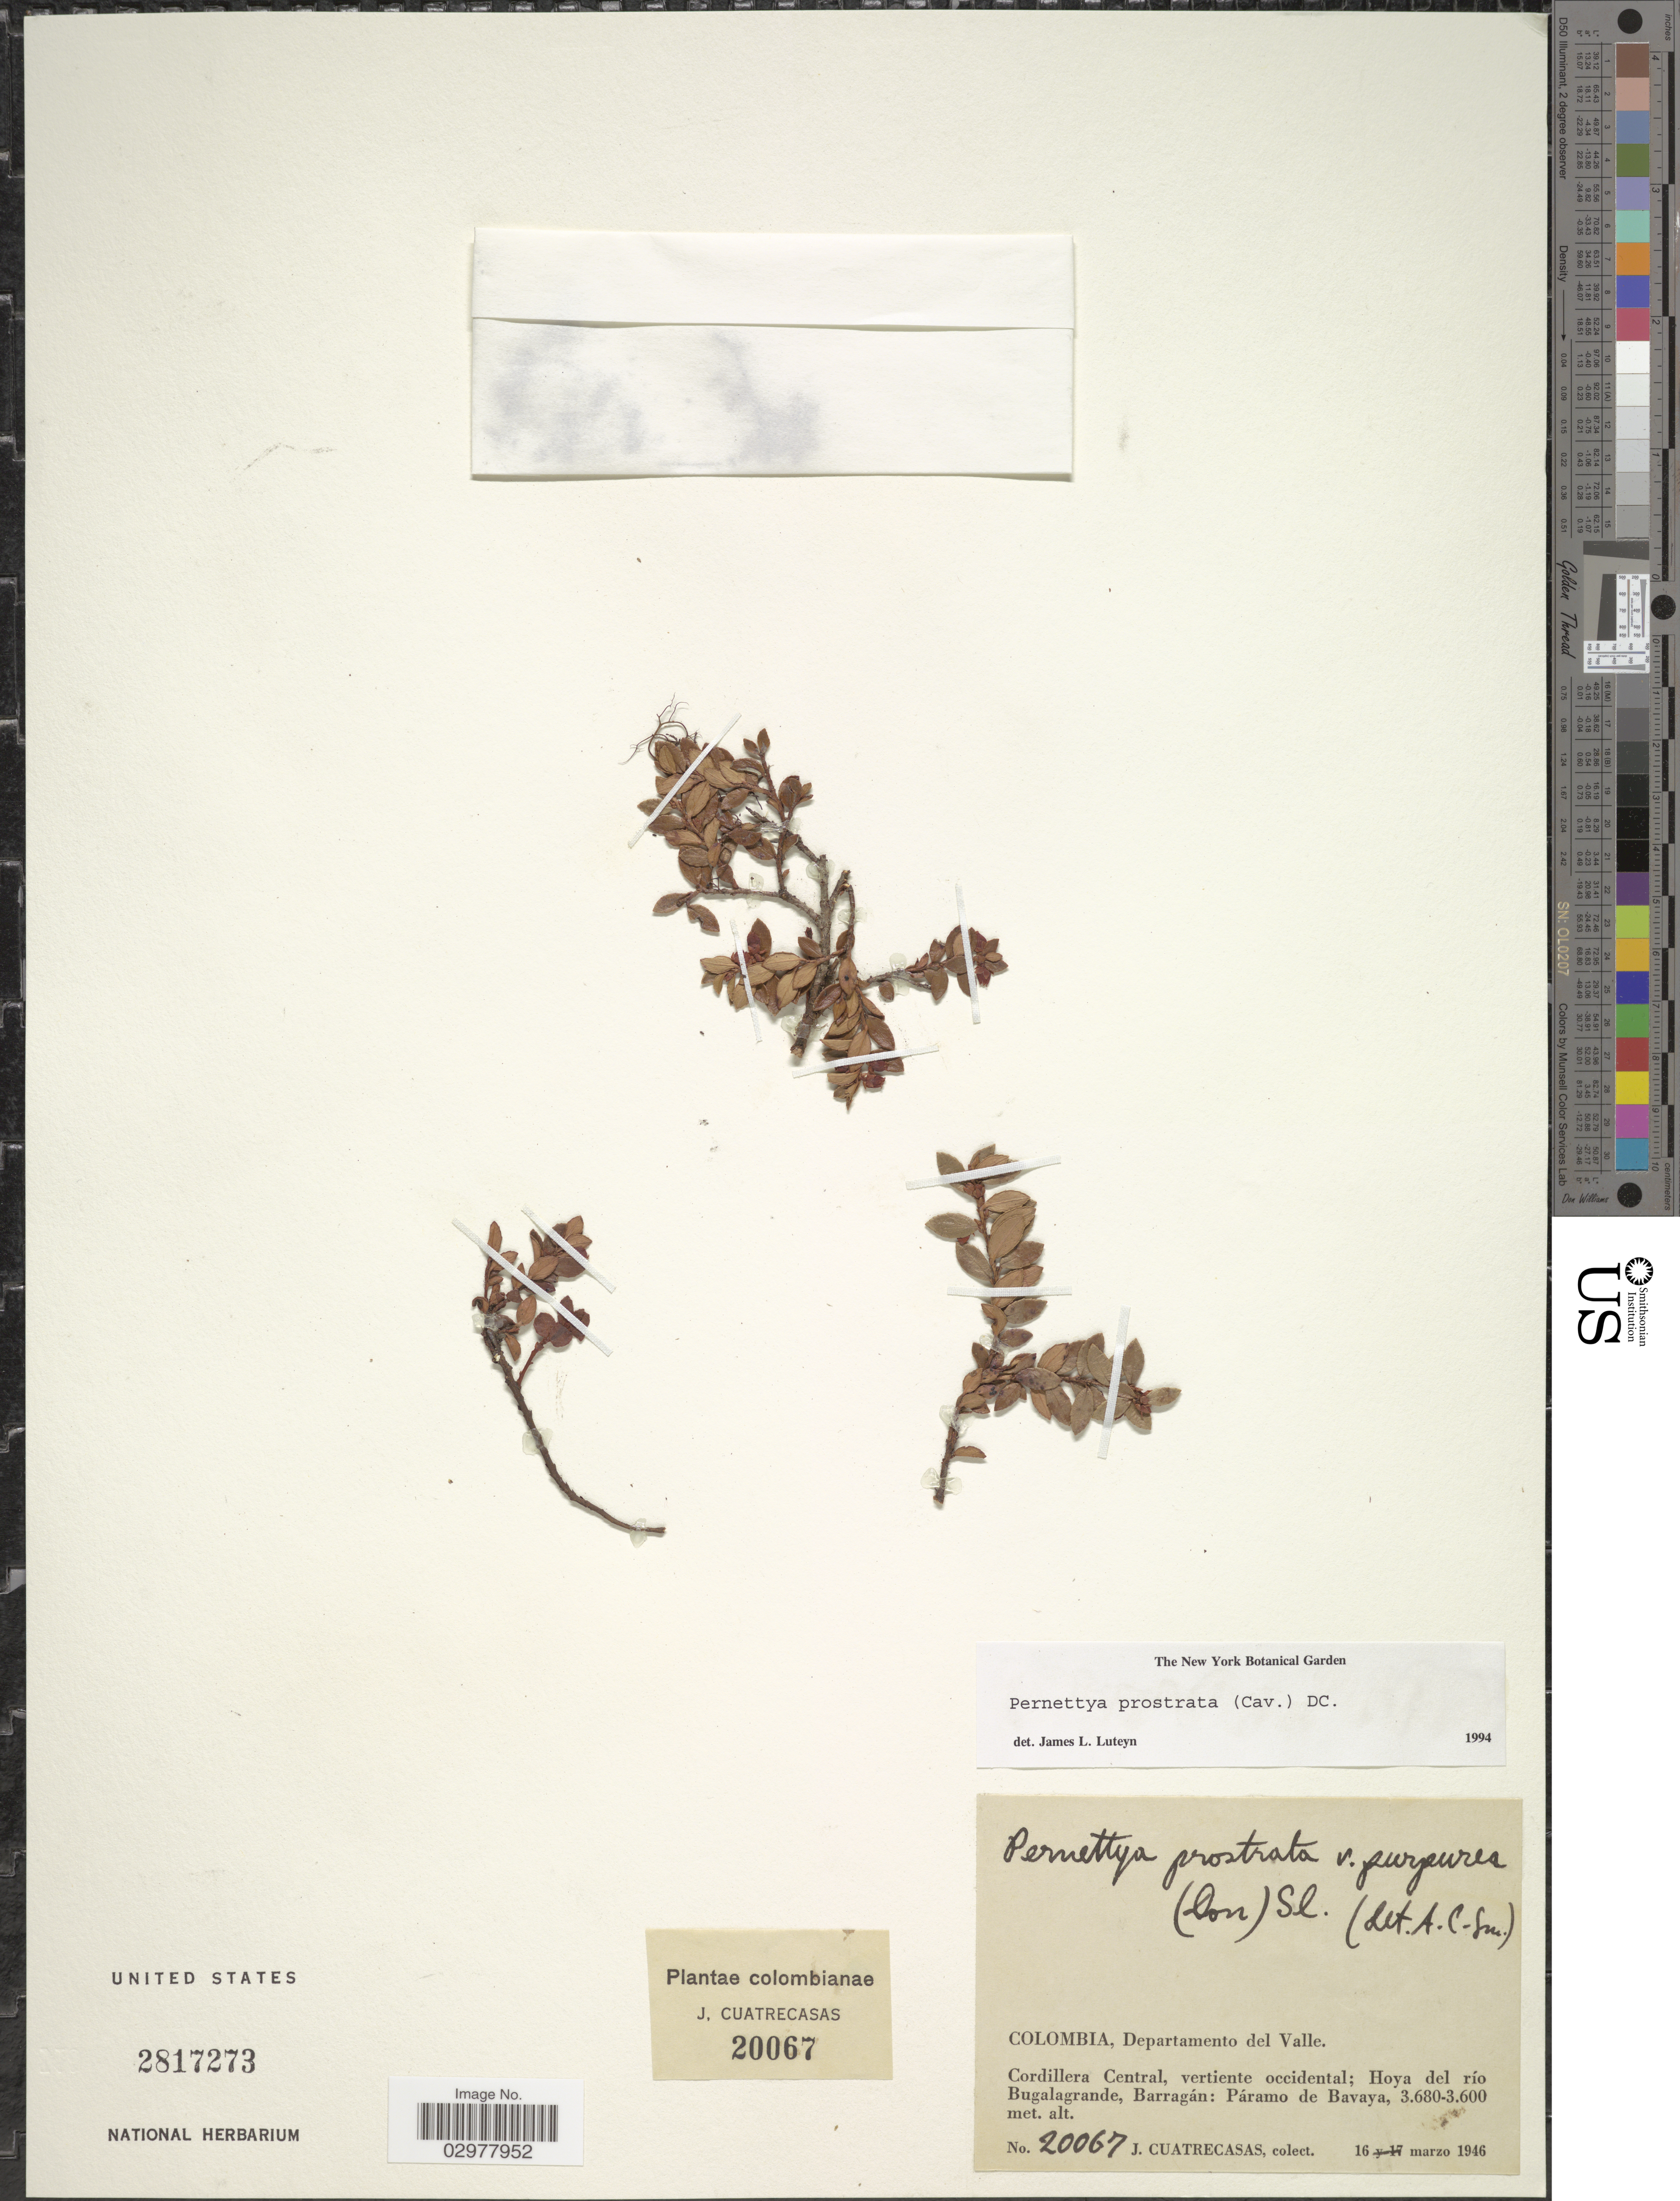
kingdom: Plantae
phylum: Tracheophyta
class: Magnoliopsida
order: Ericales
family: Ericaceae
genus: Pernettya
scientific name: Pernettya prostrata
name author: (Cav.) DC.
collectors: J. Cuatrecasas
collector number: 20067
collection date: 1946-03-16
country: Colombia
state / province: Valle del Cauca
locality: Departamento del Valle. Cordillera Central, vertiente occidental; Hoya del río Bugalagrande, Barragán: Páramo de Bavaya.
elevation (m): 3600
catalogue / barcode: US 2817273